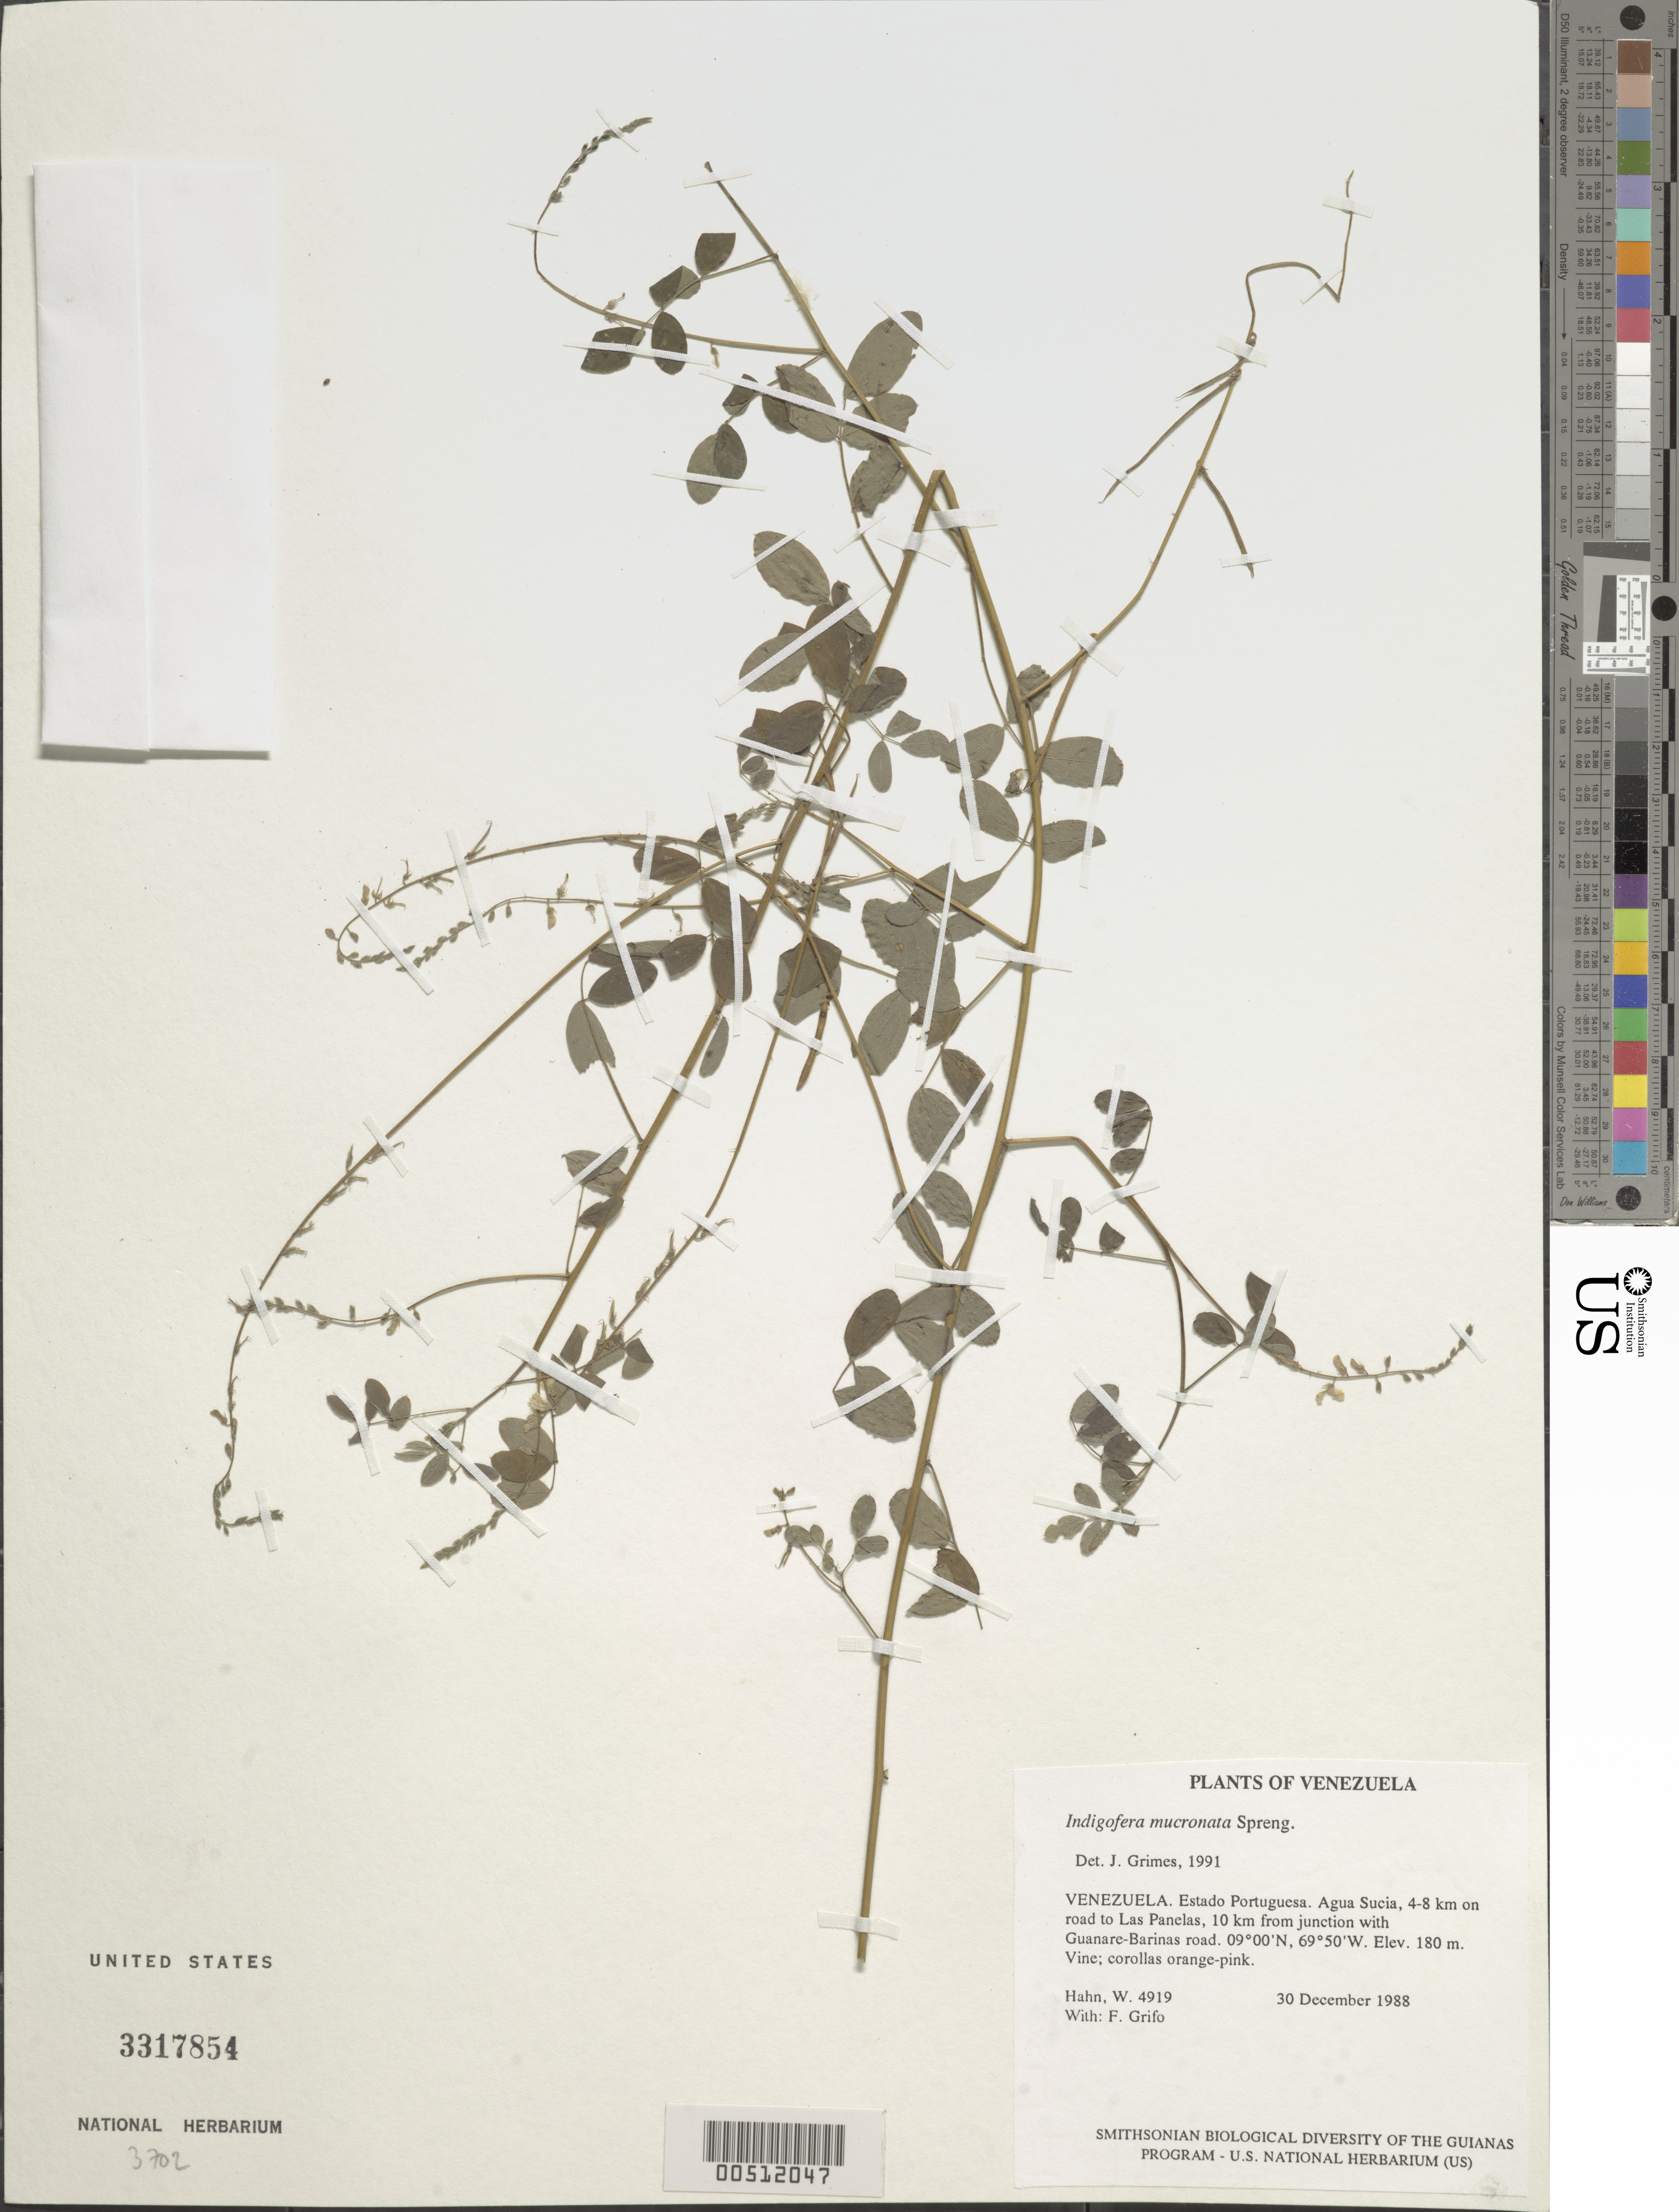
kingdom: Plantae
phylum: Tracheophyta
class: Magnoliopsida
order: Fabales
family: Fabaceae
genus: Indigofera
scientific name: Indigofera mucronata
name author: Lam.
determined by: Grimes, J.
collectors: W. Hahn & F. Grifo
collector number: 4919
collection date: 1988-12-30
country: Venezuela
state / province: Portuguesa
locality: Agua Sucia, 4-8 km on road to Las Panelas, 10 km from junction with Guanare-Barinas road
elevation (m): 180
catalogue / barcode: US 3317854